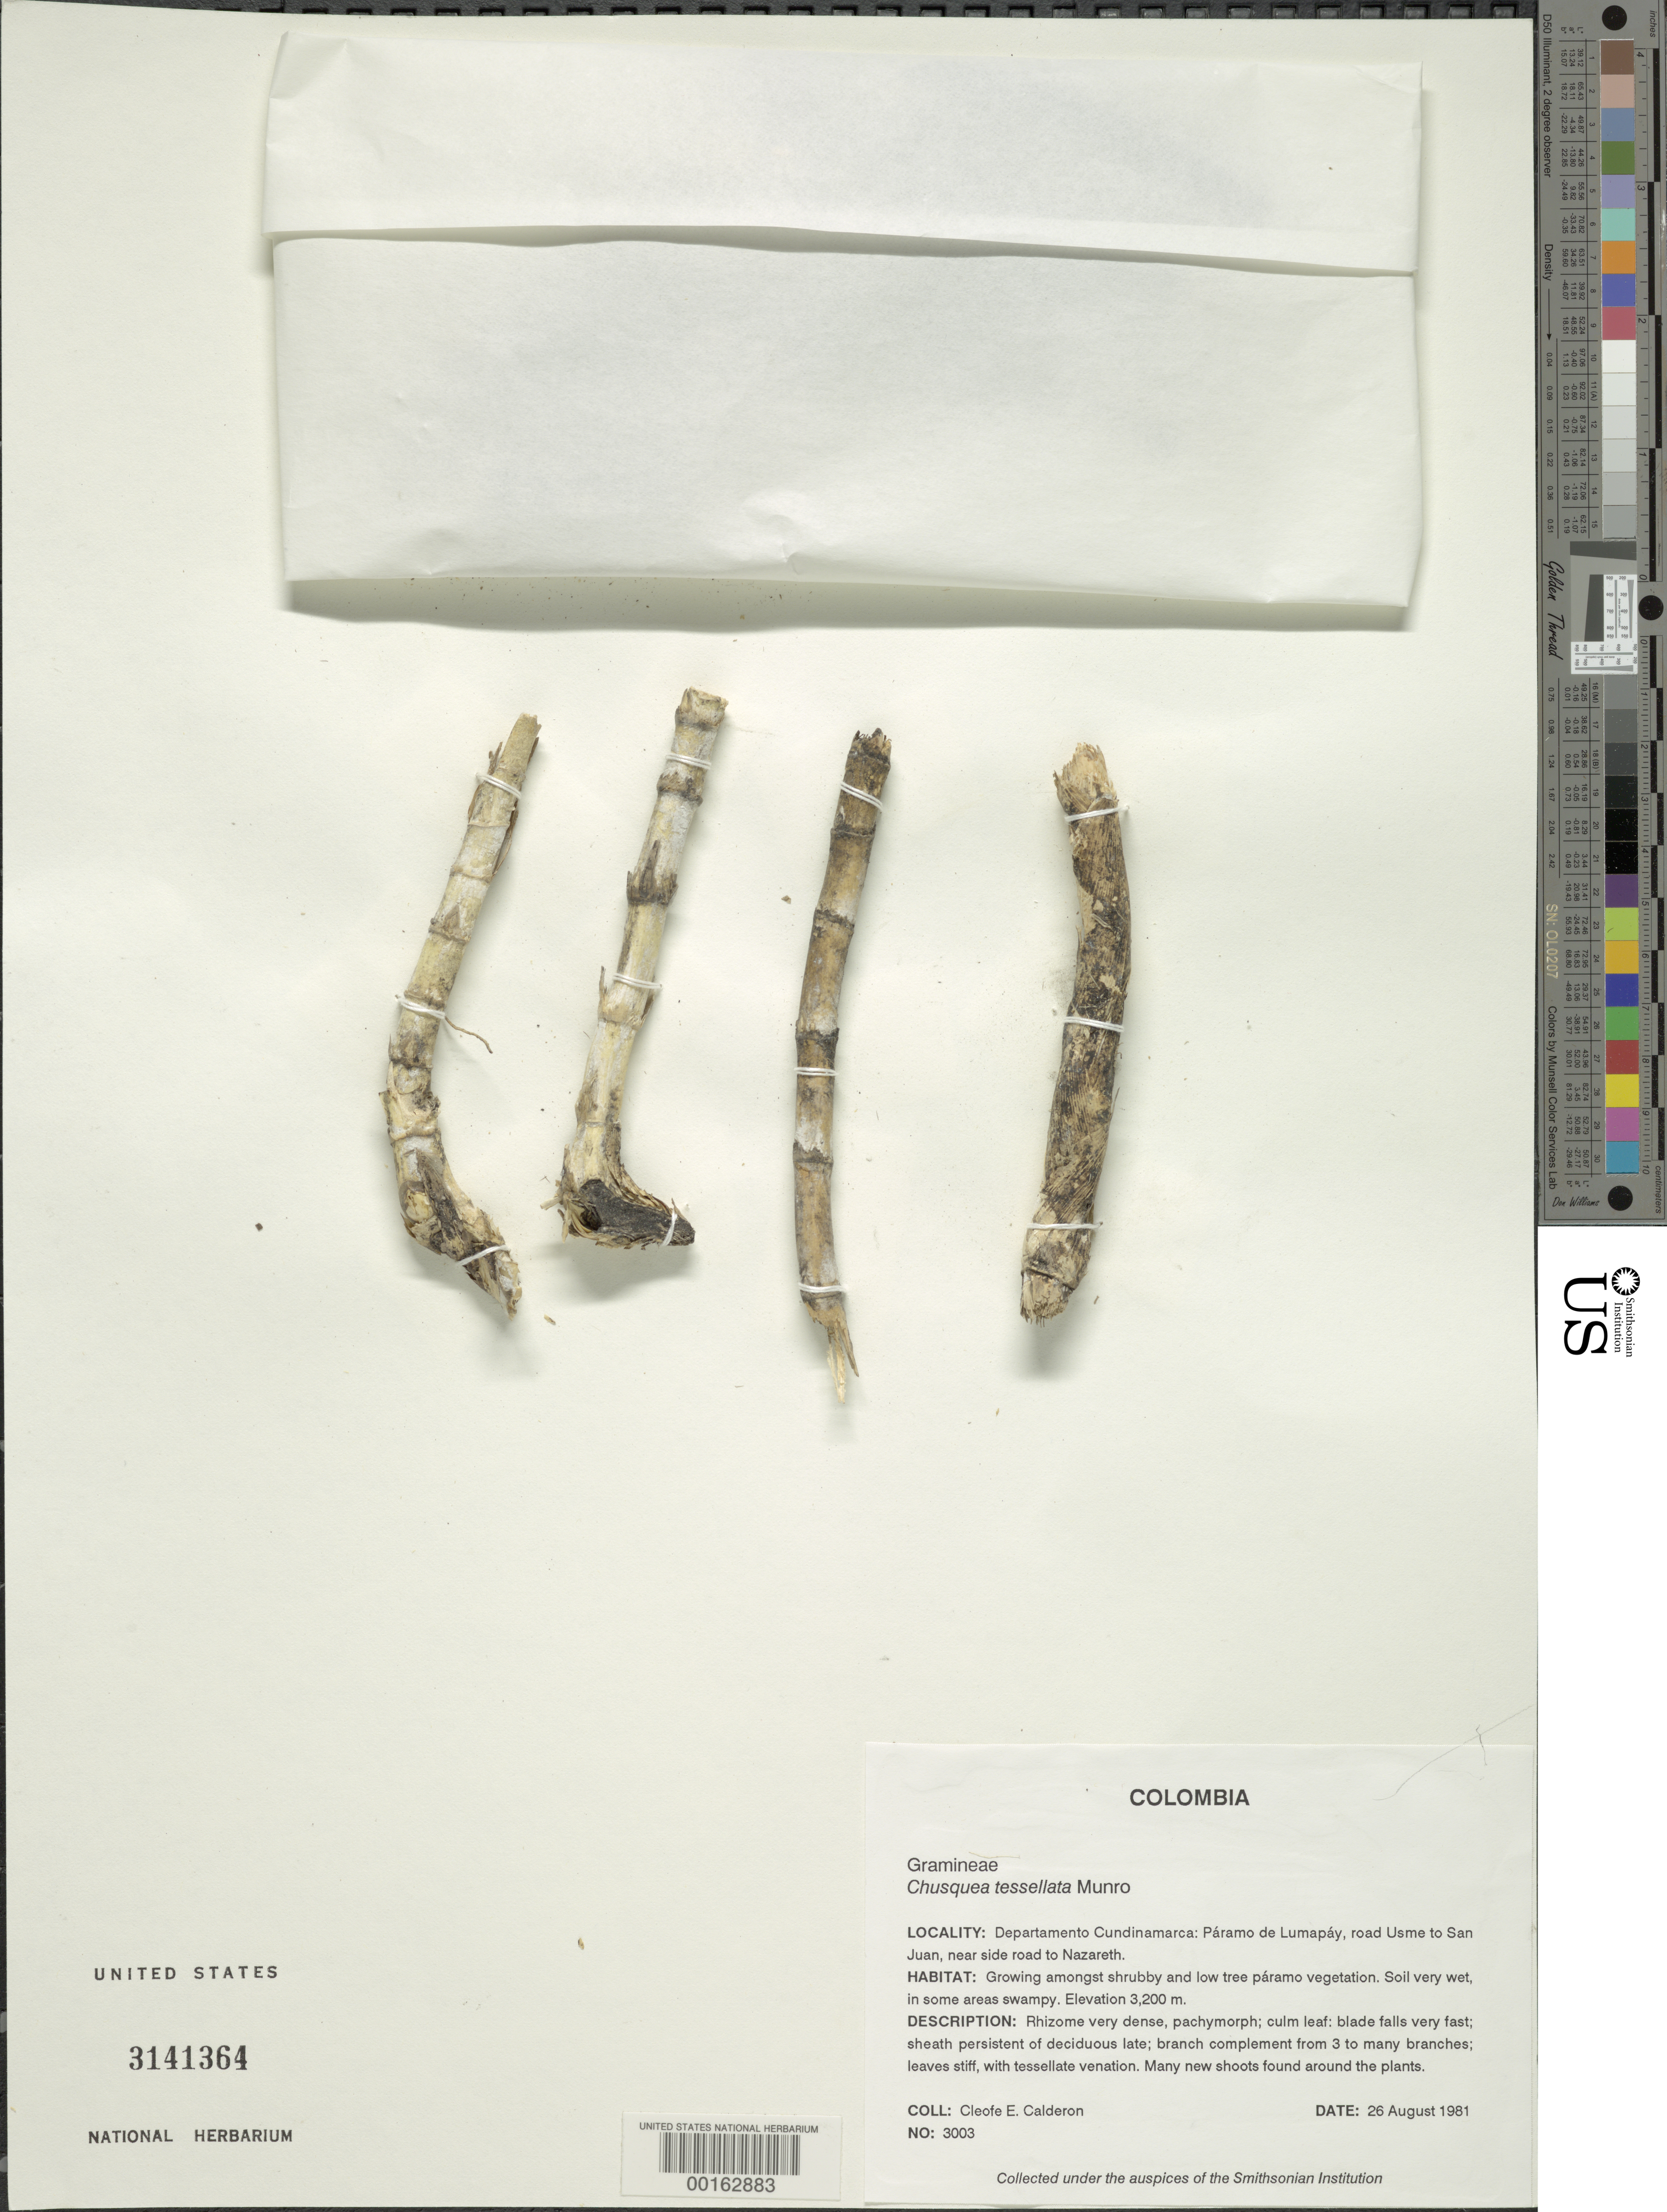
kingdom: Plantae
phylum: Tracheophyta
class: Liliopsida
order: Poales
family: Poaceae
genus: Chusquea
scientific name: Chusquea tessellata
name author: Munro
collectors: C. E. Calderón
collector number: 3003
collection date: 1981-08-26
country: Colombia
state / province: Cundinamarca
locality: Paramo de Lumapay, road Usme to San Juan, near side road to Nazareth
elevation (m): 3200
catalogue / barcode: US 3141364